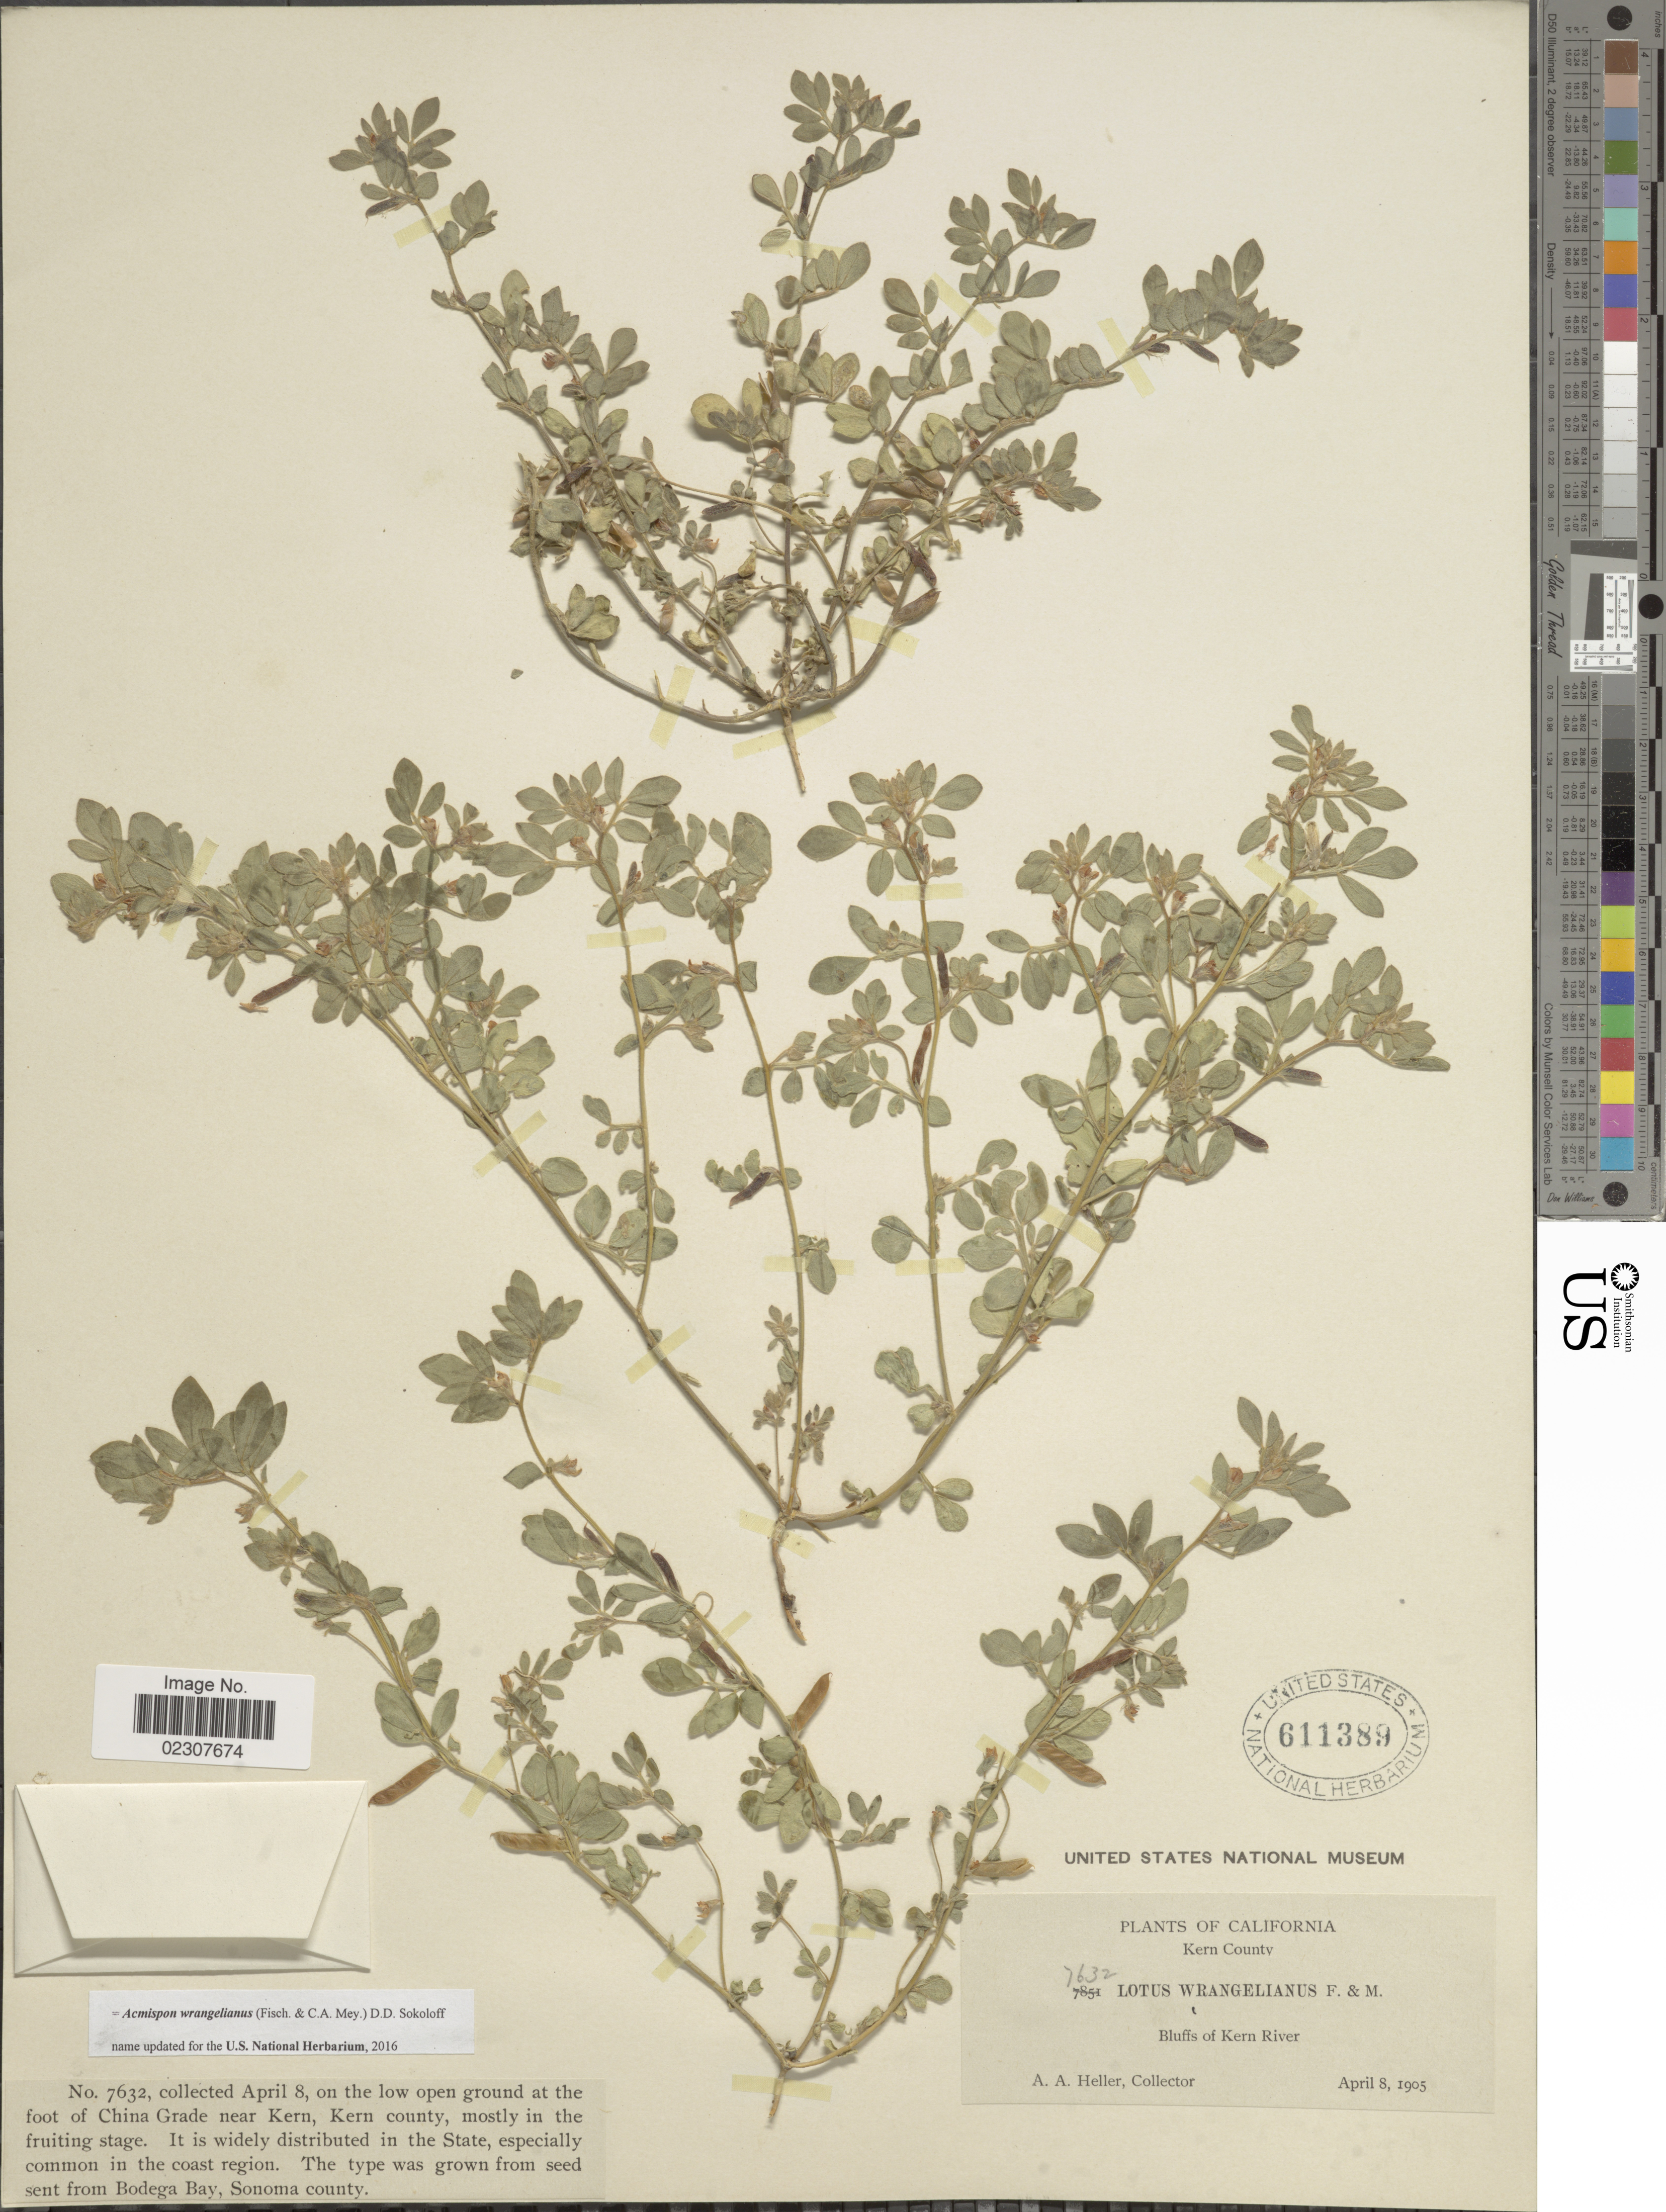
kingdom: Plantae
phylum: Tracheophyta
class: Magnoliopsida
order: Fabales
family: Fabaceae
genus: Acmispon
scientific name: Acmispon wrangelianus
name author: (Fisch. & C.A. Mey.) D.D. Sokoloff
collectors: A. A. Heller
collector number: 7632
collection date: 1905-04-08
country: United States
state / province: California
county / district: Kern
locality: Kern County, Bluffs of Kern River, on the low open ground at the foot of China near Kern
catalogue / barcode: US 611389